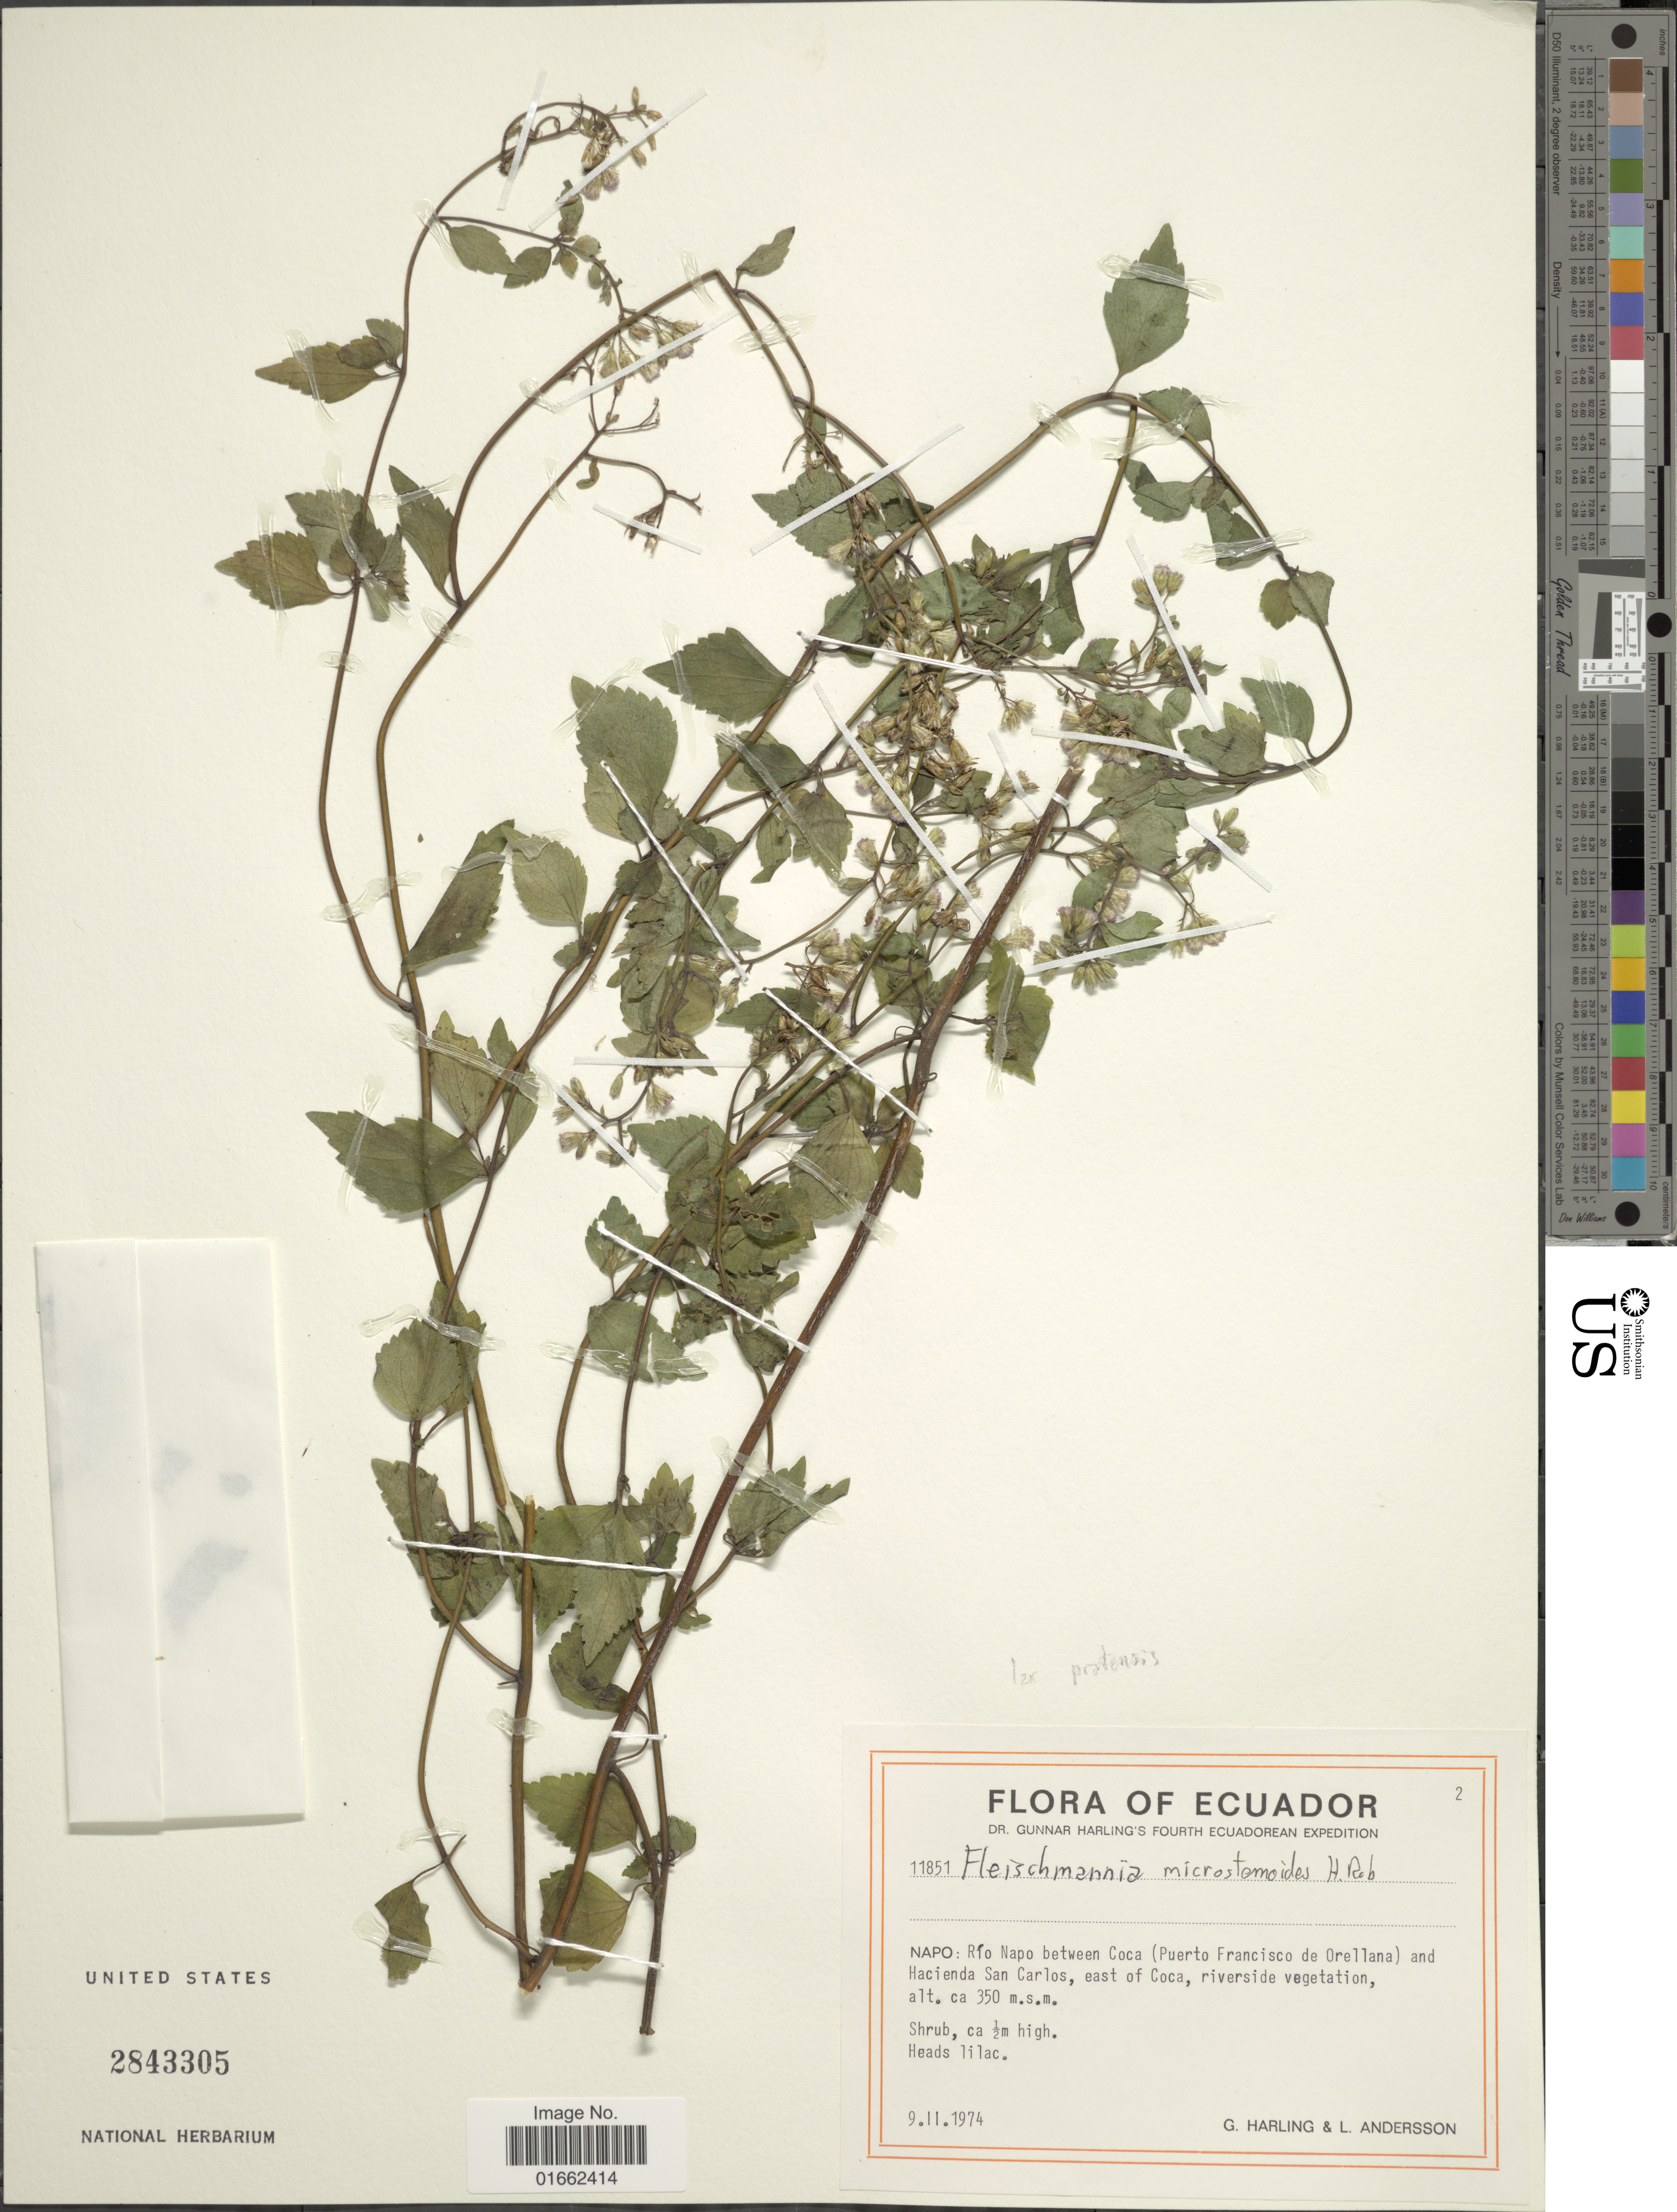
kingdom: Plantae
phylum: Tracheophyta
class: Magnoliopsida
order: Asterales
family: Asteraceae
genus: Fleischmannia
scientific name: Fleischmannia microstemon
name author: (Cass.) R.M. King & H. Rob.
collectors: G. Harling & L. Andersson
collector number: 11851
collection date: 1974-02-09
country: Ecuador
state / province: Napo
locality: Napo: Río Napo between Coca (Puerto Francisco de Orellana) and Hacienda San Carlos, east of Coca, riverside vegetation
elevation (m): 350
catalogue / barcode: US 2843305